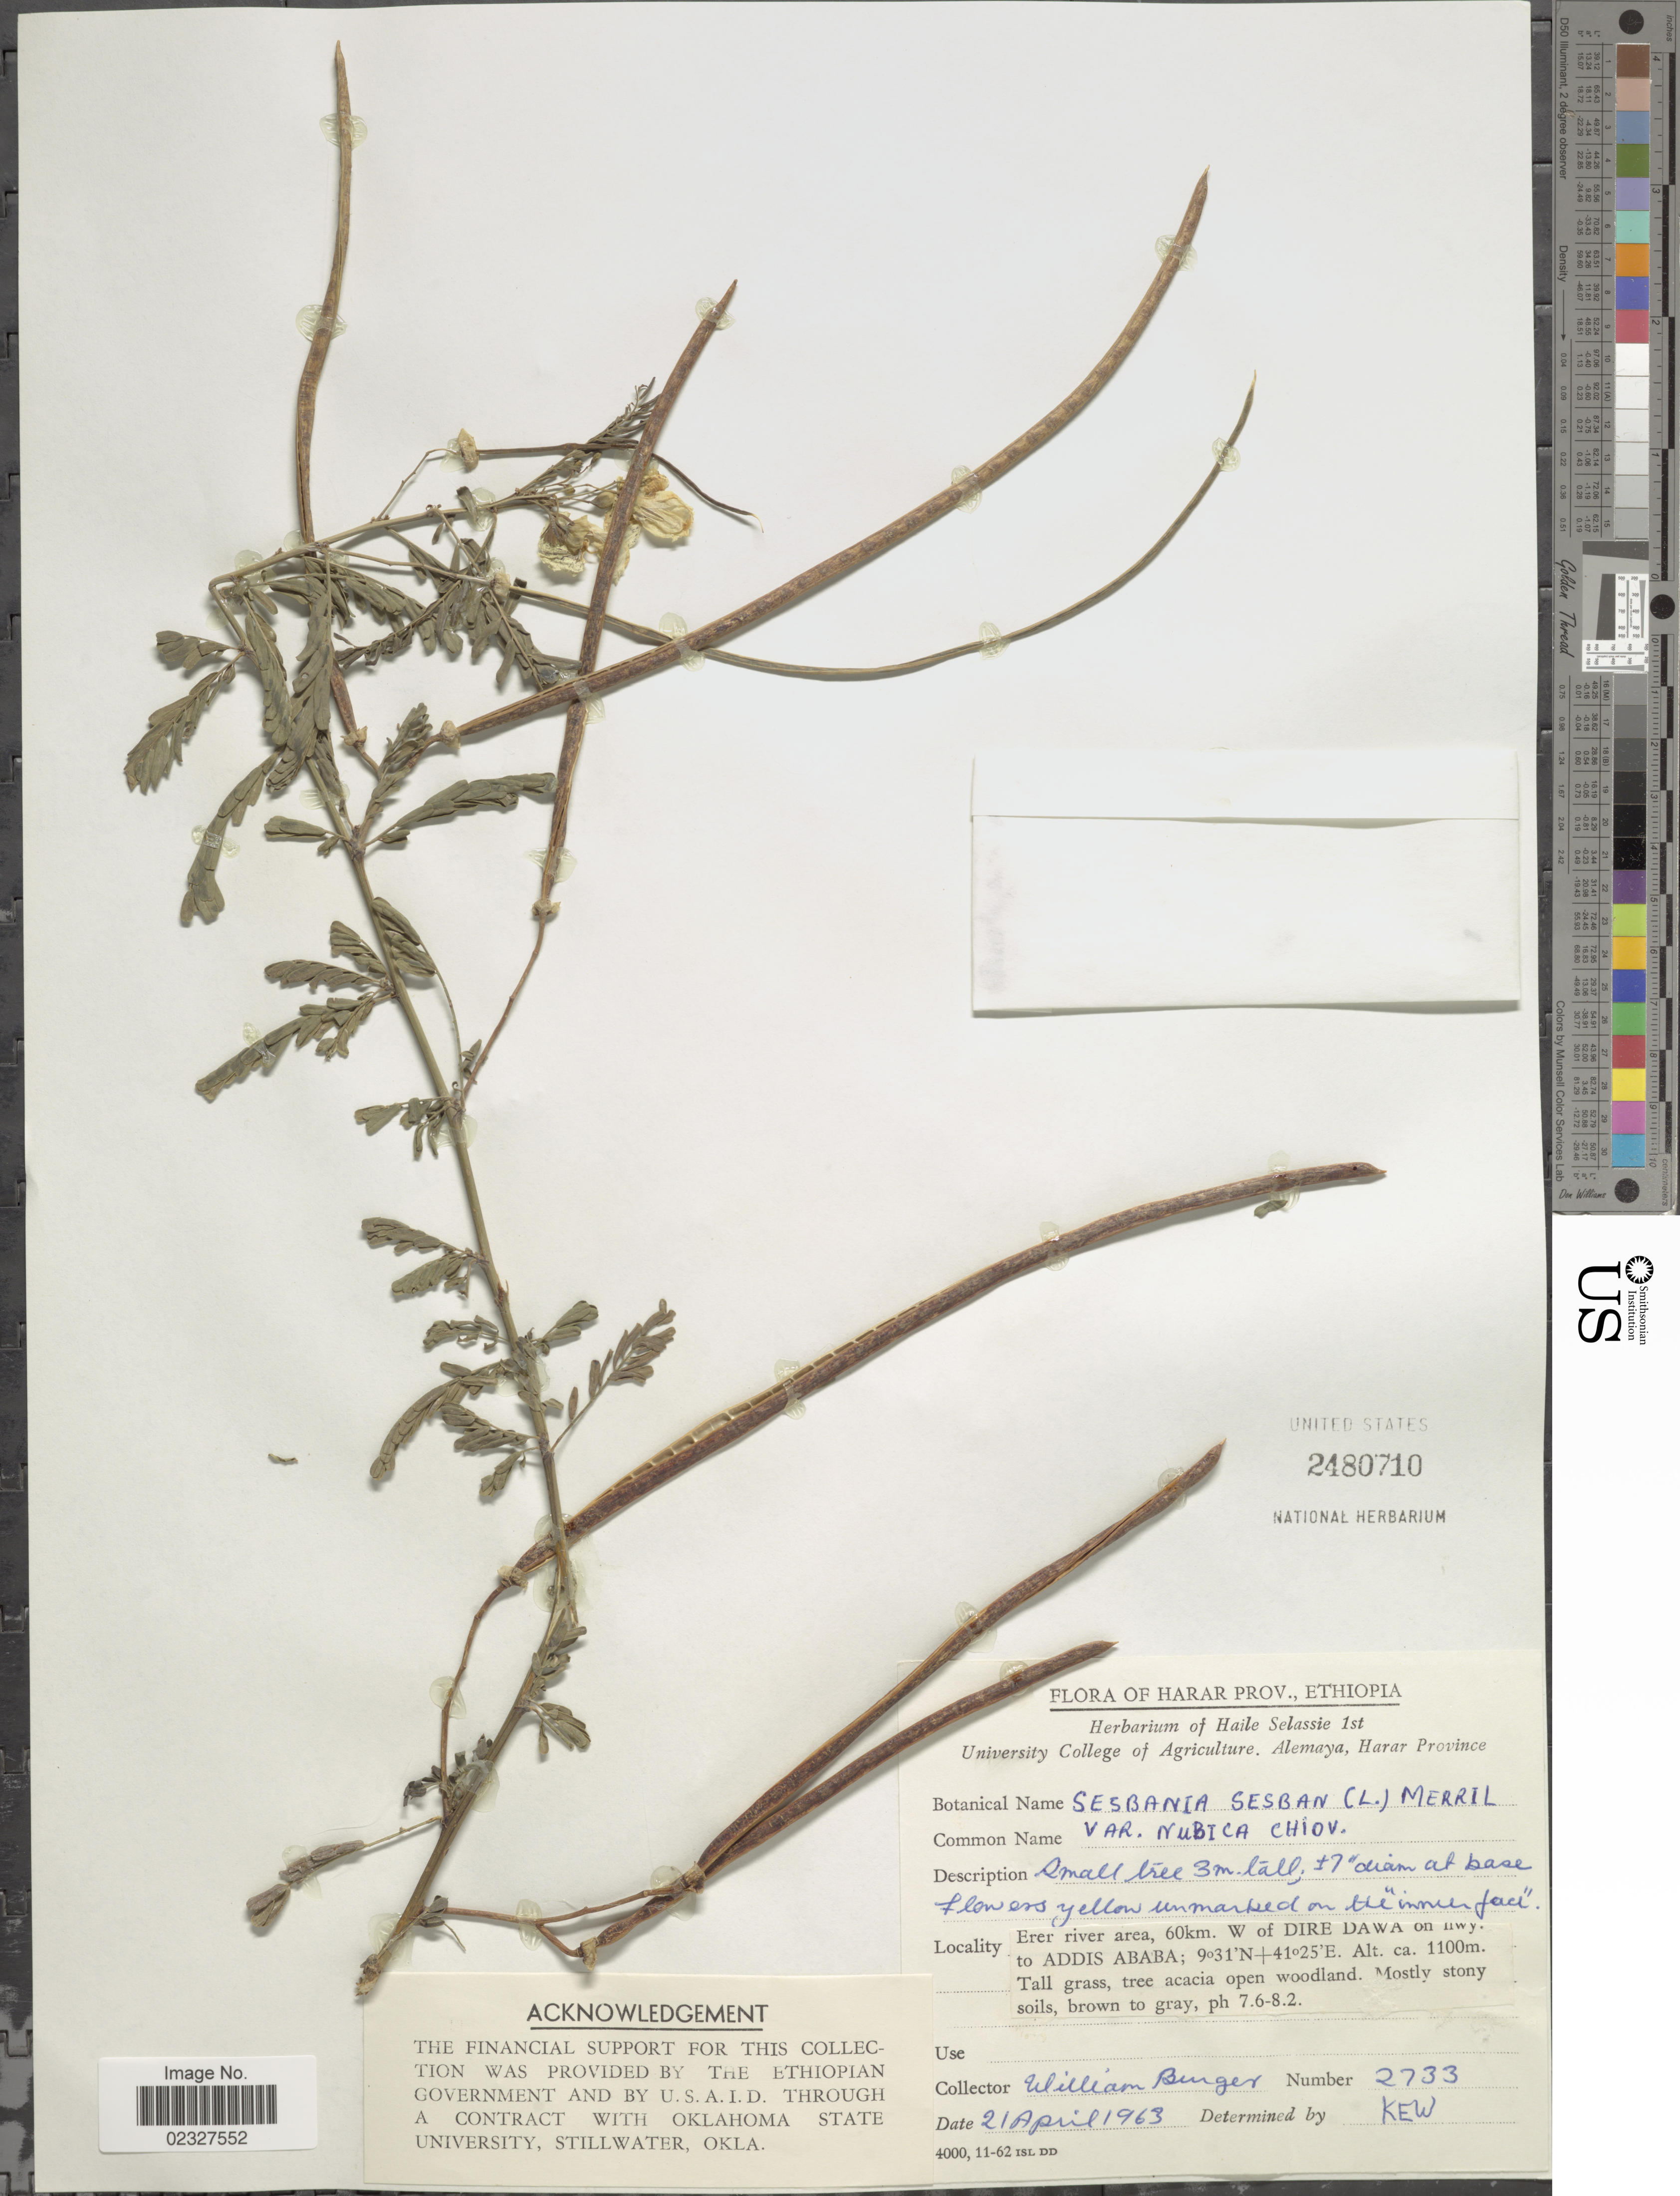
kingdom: Plantae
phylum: Tracheophyta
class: Magnoliopsida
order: Fabales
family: Fabaceae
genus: Sesbania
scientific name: Sesbania sesban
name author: (L.) Merr.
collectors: W. Burger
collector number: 2733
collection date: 1963-04-21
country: Ethiopia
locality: Harar Prov., Erer river area, 60 km. W. of Dire Dawa on Hwy., to Addis Ababa, tall grass, tree acacia open woodland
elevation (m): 1100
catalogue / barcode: US 2480710